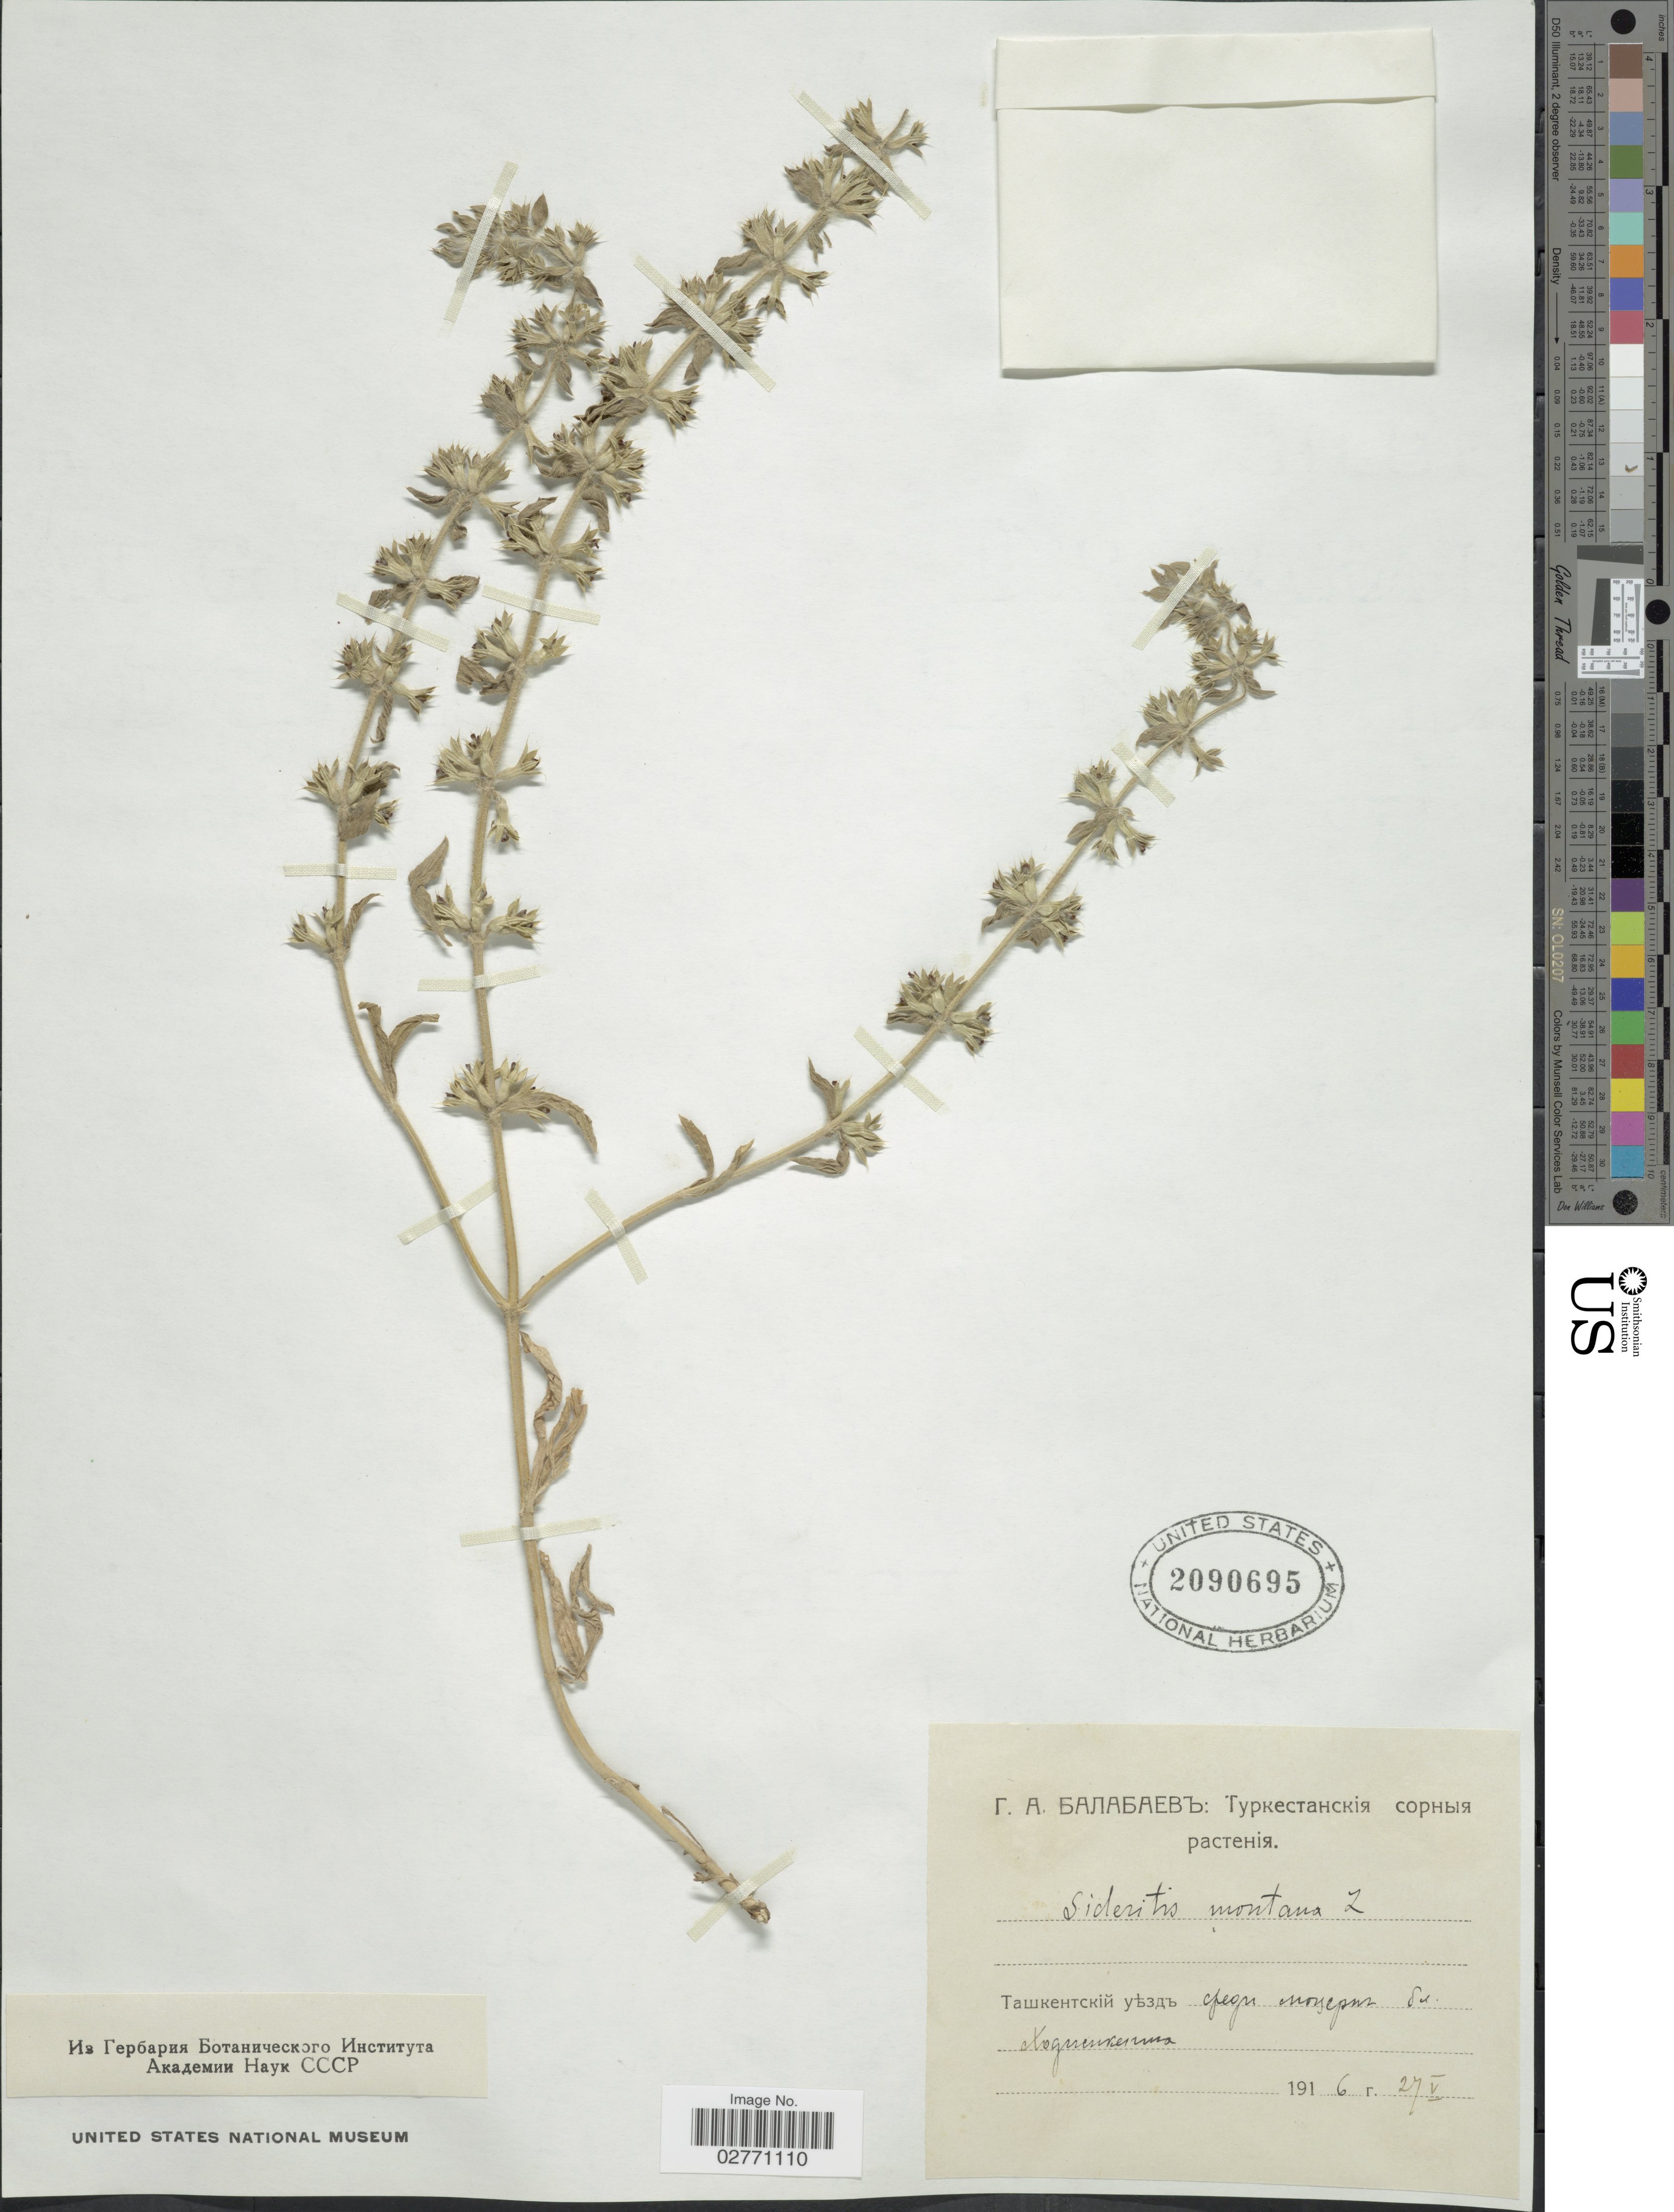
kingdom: Plantae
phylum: Tracheophyta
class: Magnoliopsida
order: Lamiales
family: Lamiaceae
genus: Sideritis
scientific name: Sideritis montana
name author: L.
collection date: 1916-05-27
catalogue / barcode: US 2090695